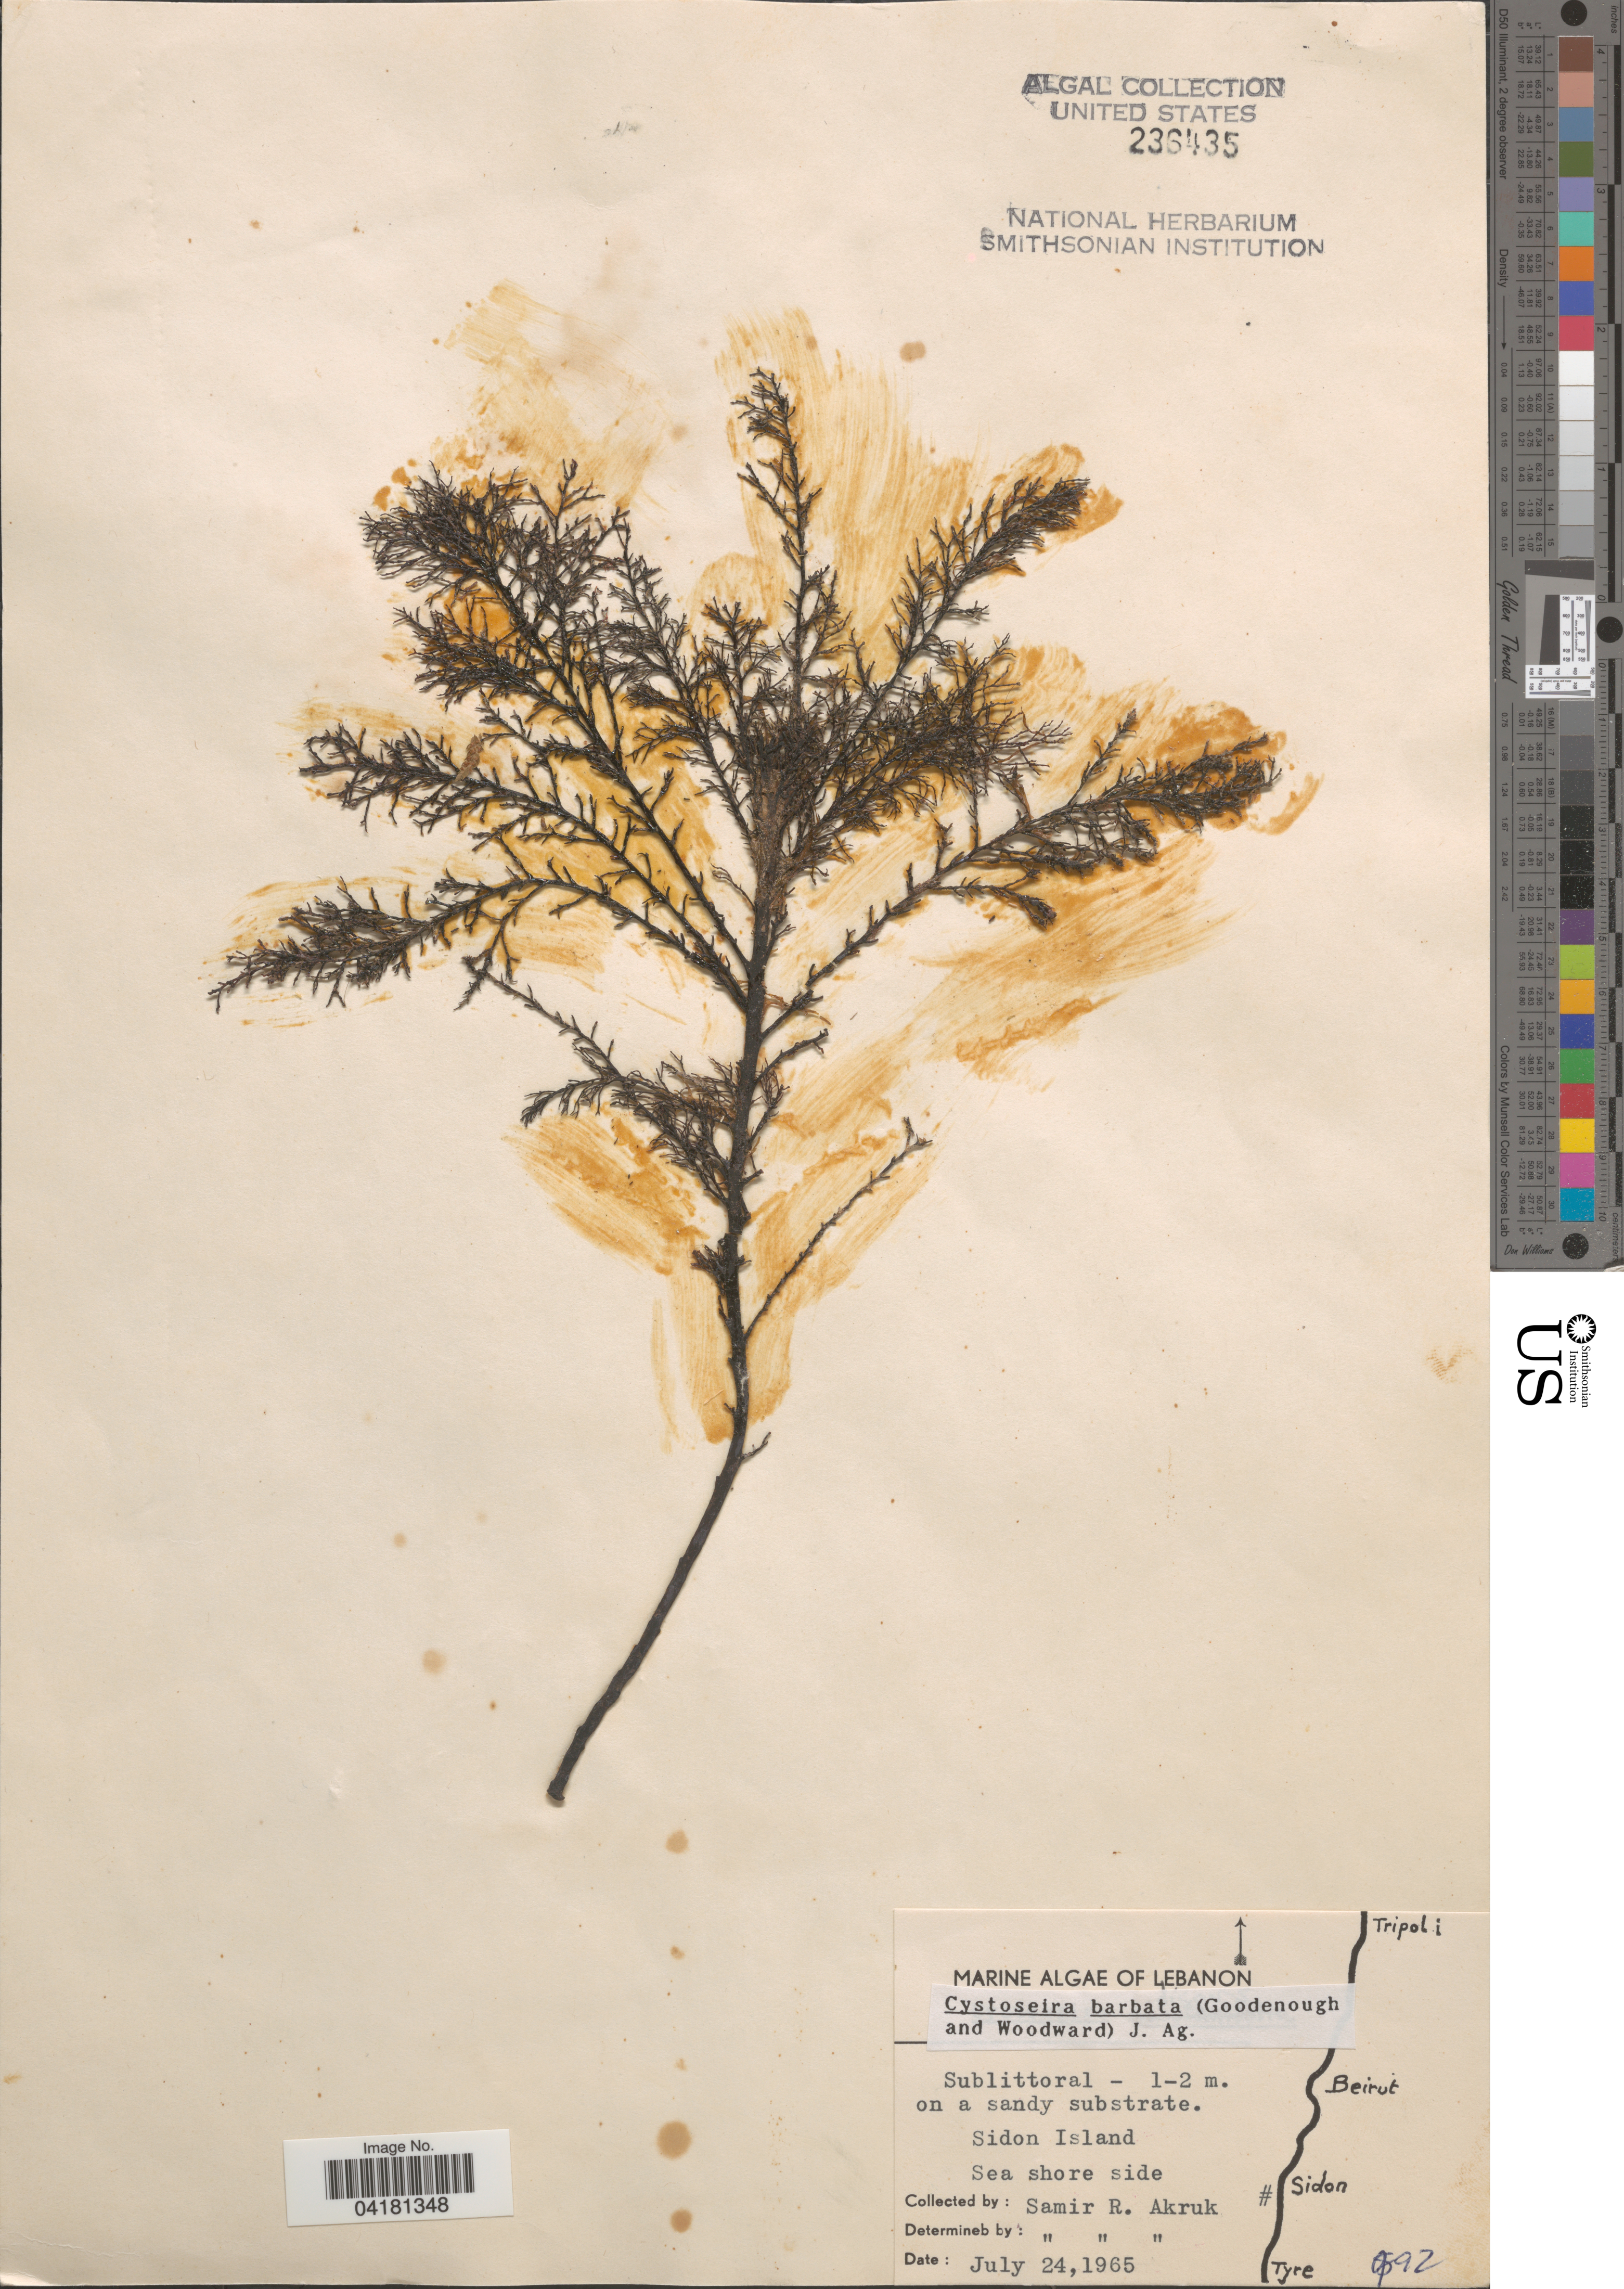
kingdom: Chromista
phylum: Ochrophyta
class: Phaeophyceae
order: Fucales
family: Sargassaceae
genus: Gongolaria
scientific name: Gongolaria barbata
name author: (Stackh.) Kuntze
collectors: S. Akruk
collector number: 992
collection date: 1965-07-24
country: Lebanon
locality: Sidon Island. Sea shore side.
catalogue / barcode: US 236435